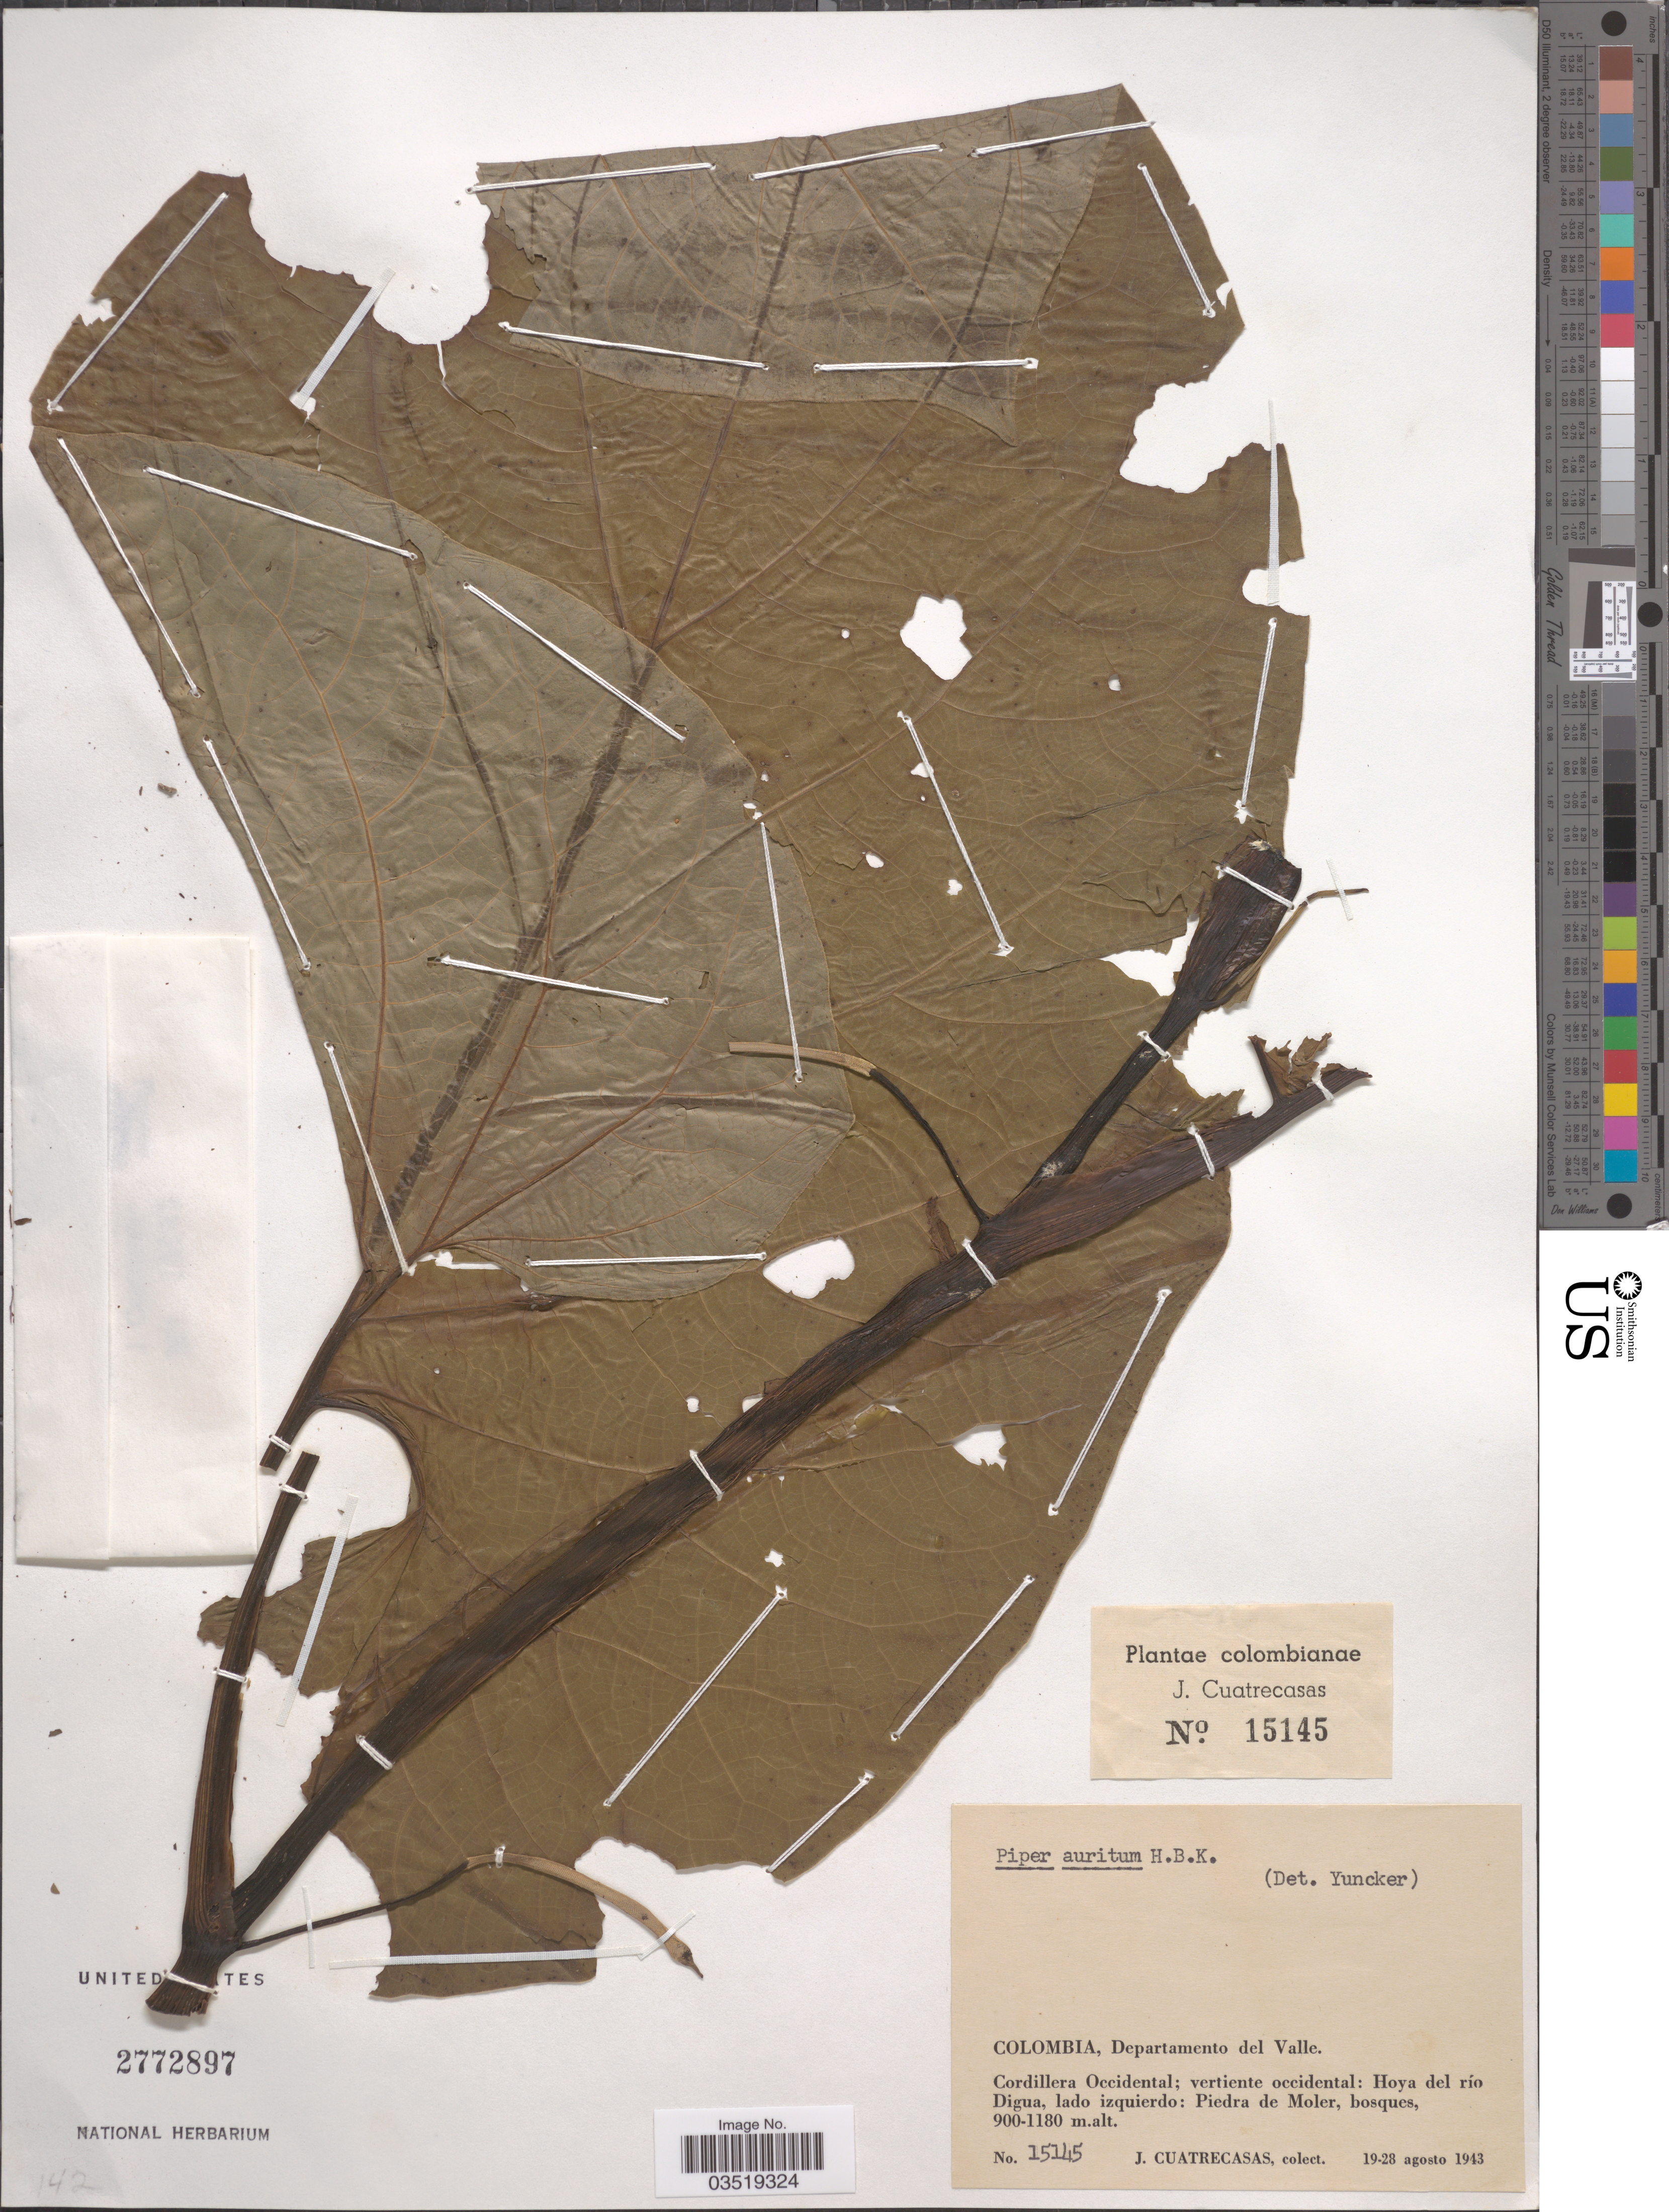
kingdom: Plantae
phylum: Tracheophyta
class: Magnoliopsida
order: Piperales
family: Piperaceae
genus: Piper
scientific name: Piper auritum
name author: Kunth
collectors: J. Cuatrecasas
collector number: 15145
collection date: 1943-08-19/1943-08-28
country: Colombia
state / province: Valle del Cauca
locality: Departamento del Valle. Cordillera Occidental; vertiente occidental: Hoya del río Digua, lado izquierdo: Piedra de Moler.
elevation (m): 900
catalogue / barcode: US 2772897